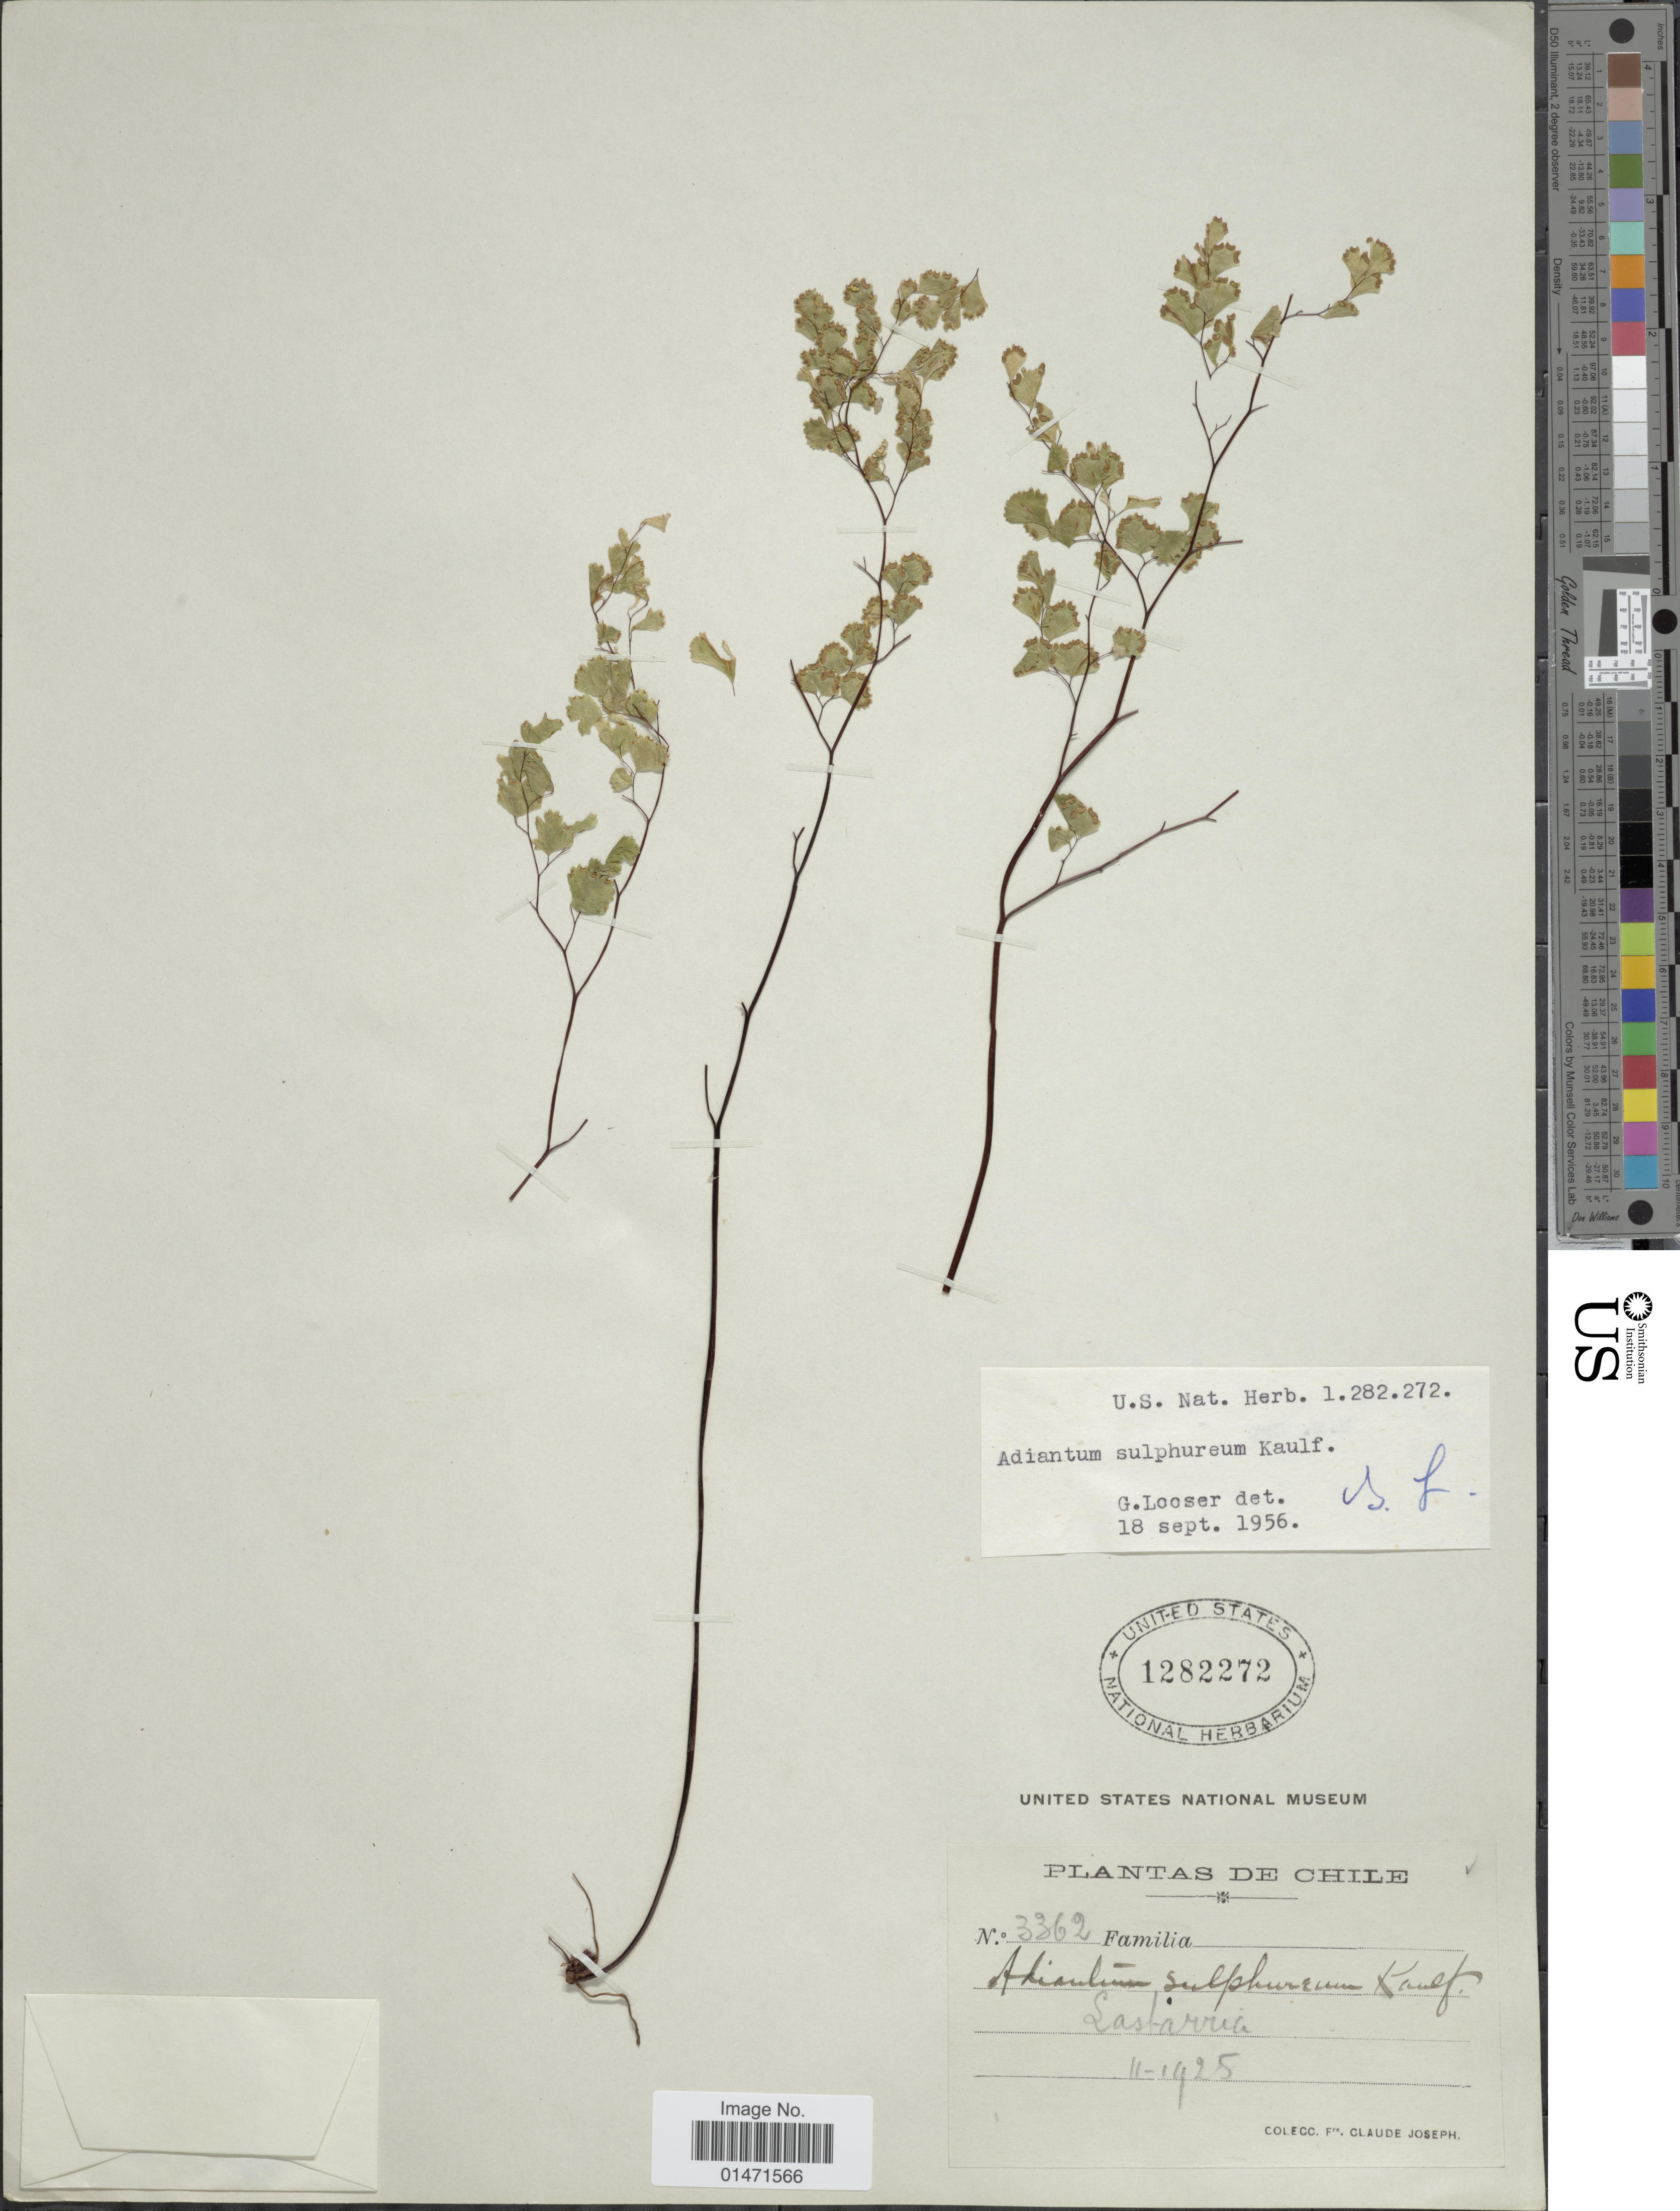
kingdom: Plantae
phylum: Tracheophyta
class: Polypodiopsida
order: Polypodiales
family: Pteridaceae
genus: Adiantum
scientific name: Adiantum sulphureum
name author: Kaulf.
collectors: Bro. Claude-Joseph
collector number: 3362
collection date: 1925-11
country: Chile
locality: Lastarria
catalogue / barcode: US 1282272